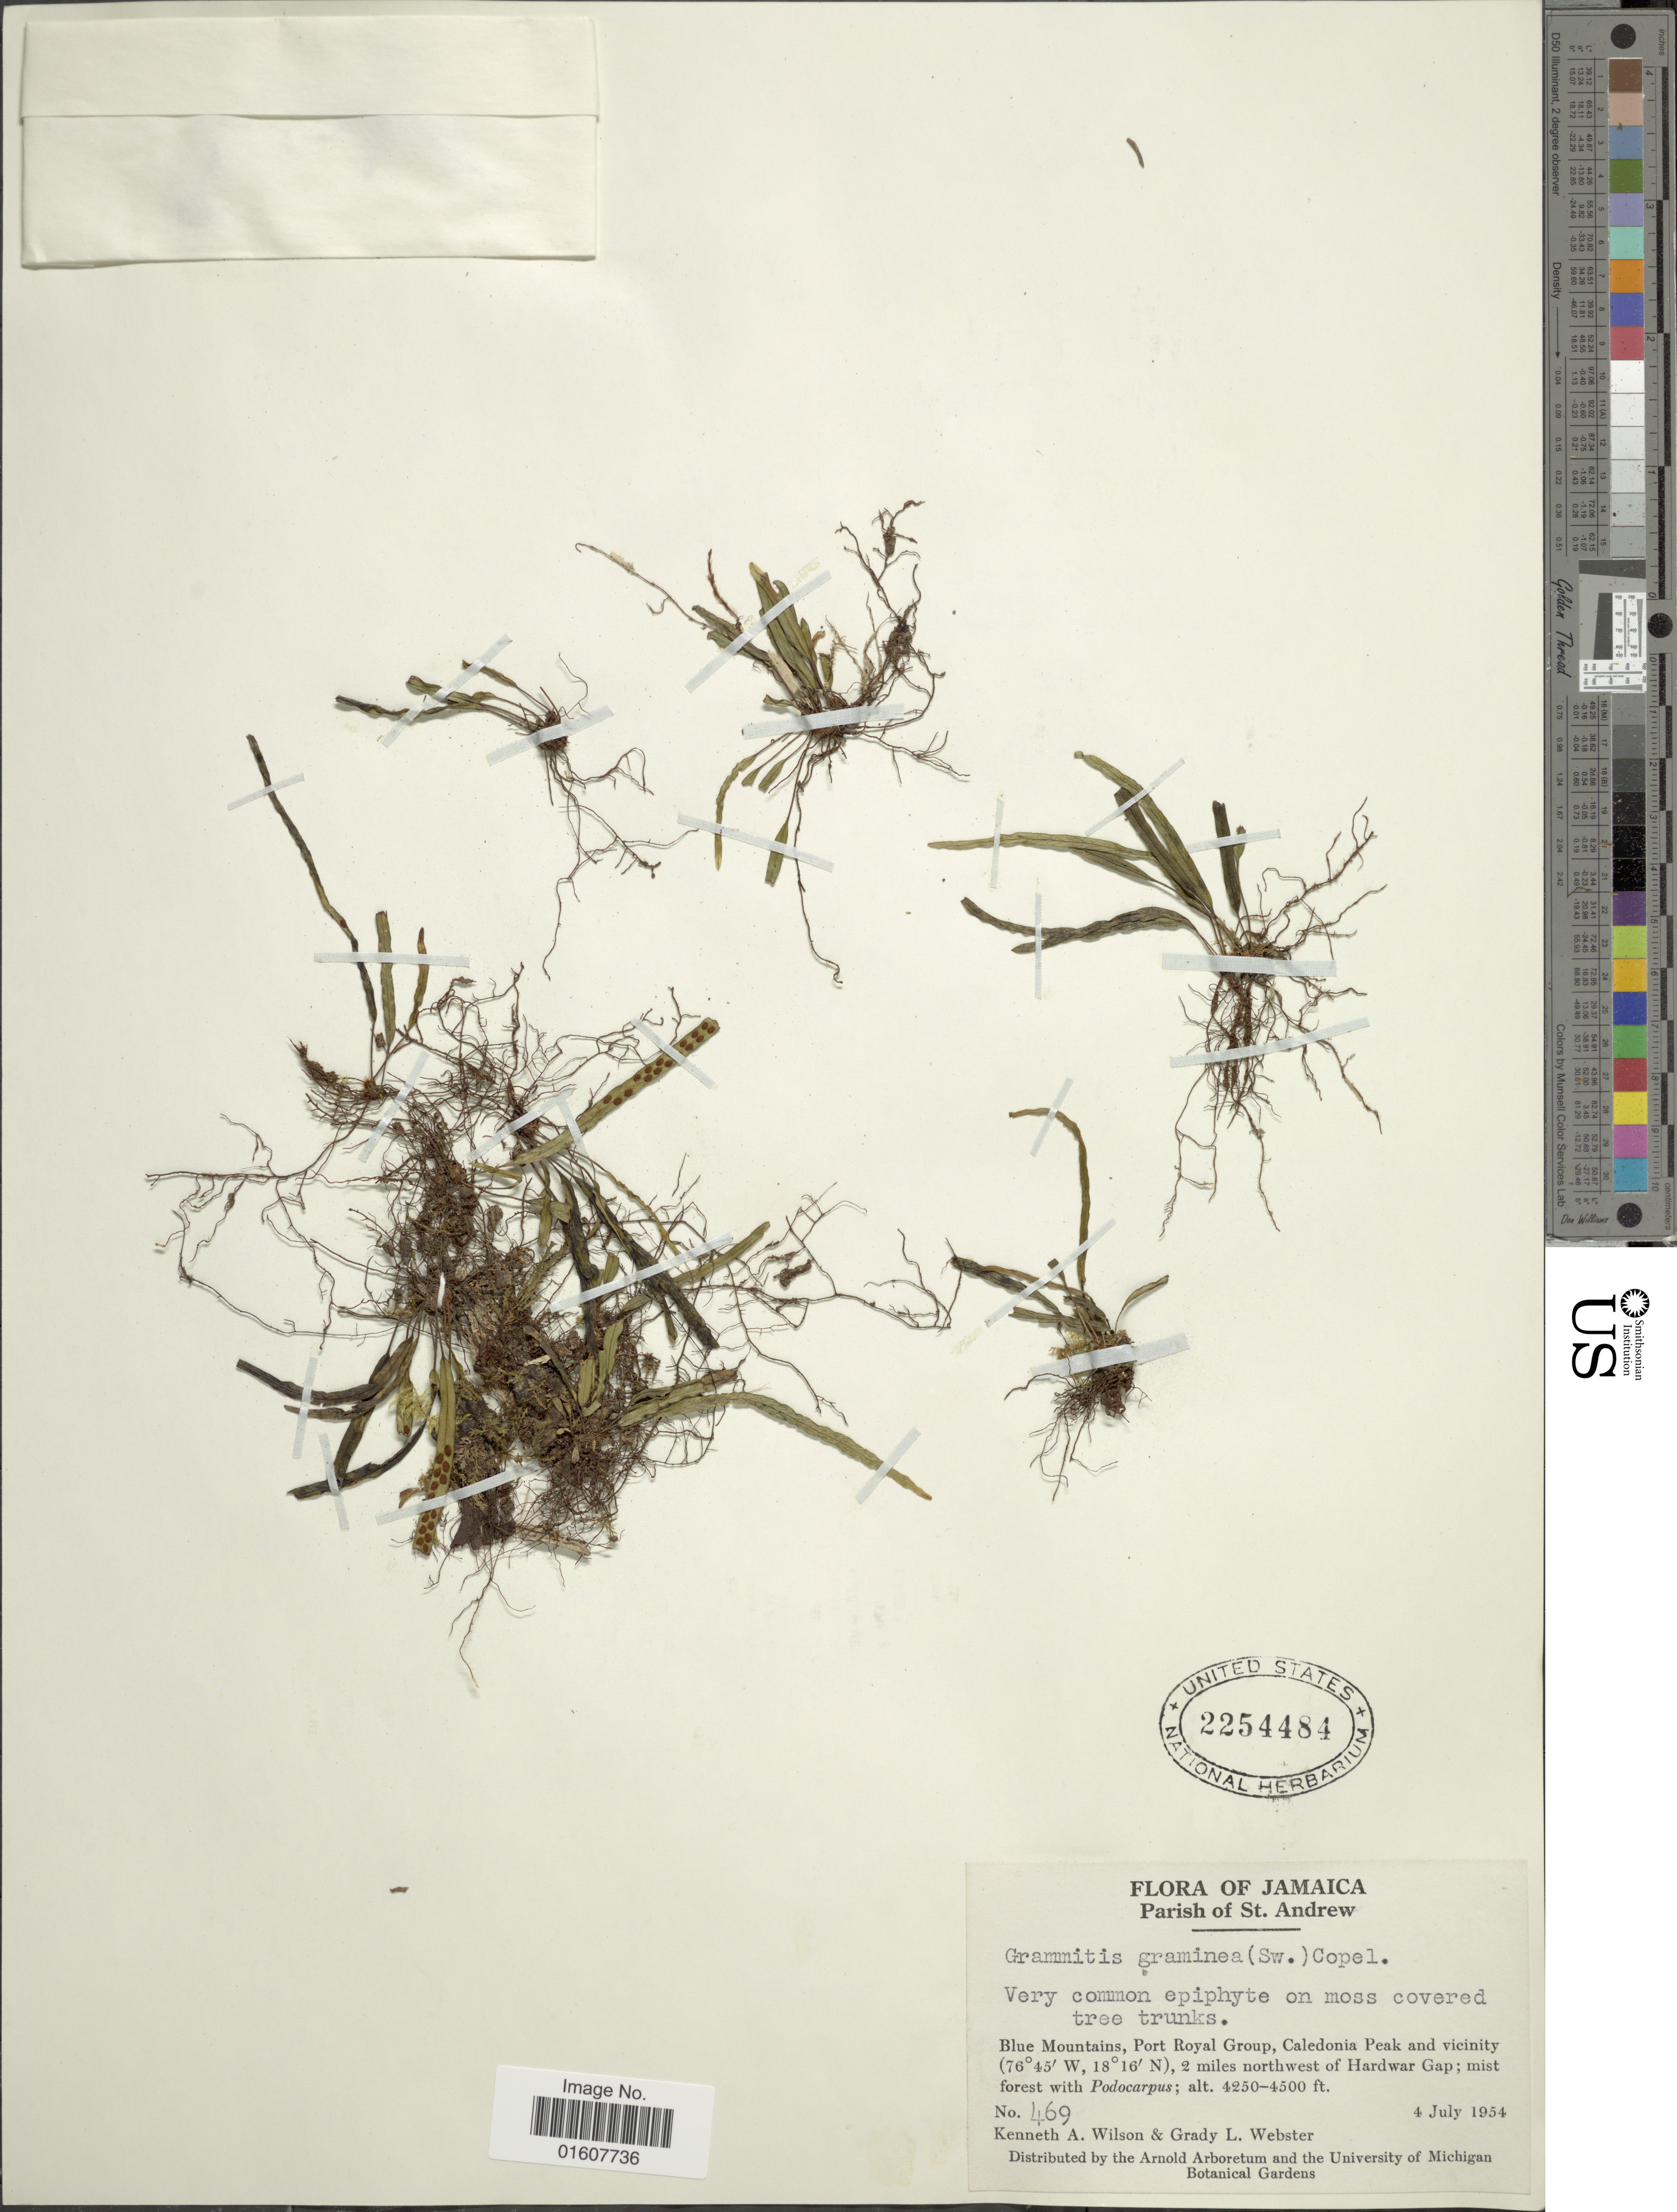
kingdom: Plantae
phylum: Tracheophyta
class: Polypodiopsida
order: Polypodiales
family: Polypodiaceae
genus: Lomaphlebia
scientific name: Lomaphlebia linearis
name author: (Sw.) J. Sm.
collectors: K. A. Wilson & G. L. Webster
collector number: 469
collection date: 1954-07-04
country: Jamaica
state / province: Saint Andrew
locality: Parish of St. Andrew, Blue Mountains, Port Royal Group, Caledonia Peak and vicinity, 2 miles northwest of Hardwar Gap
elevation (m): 1295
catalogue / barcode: US 2254484